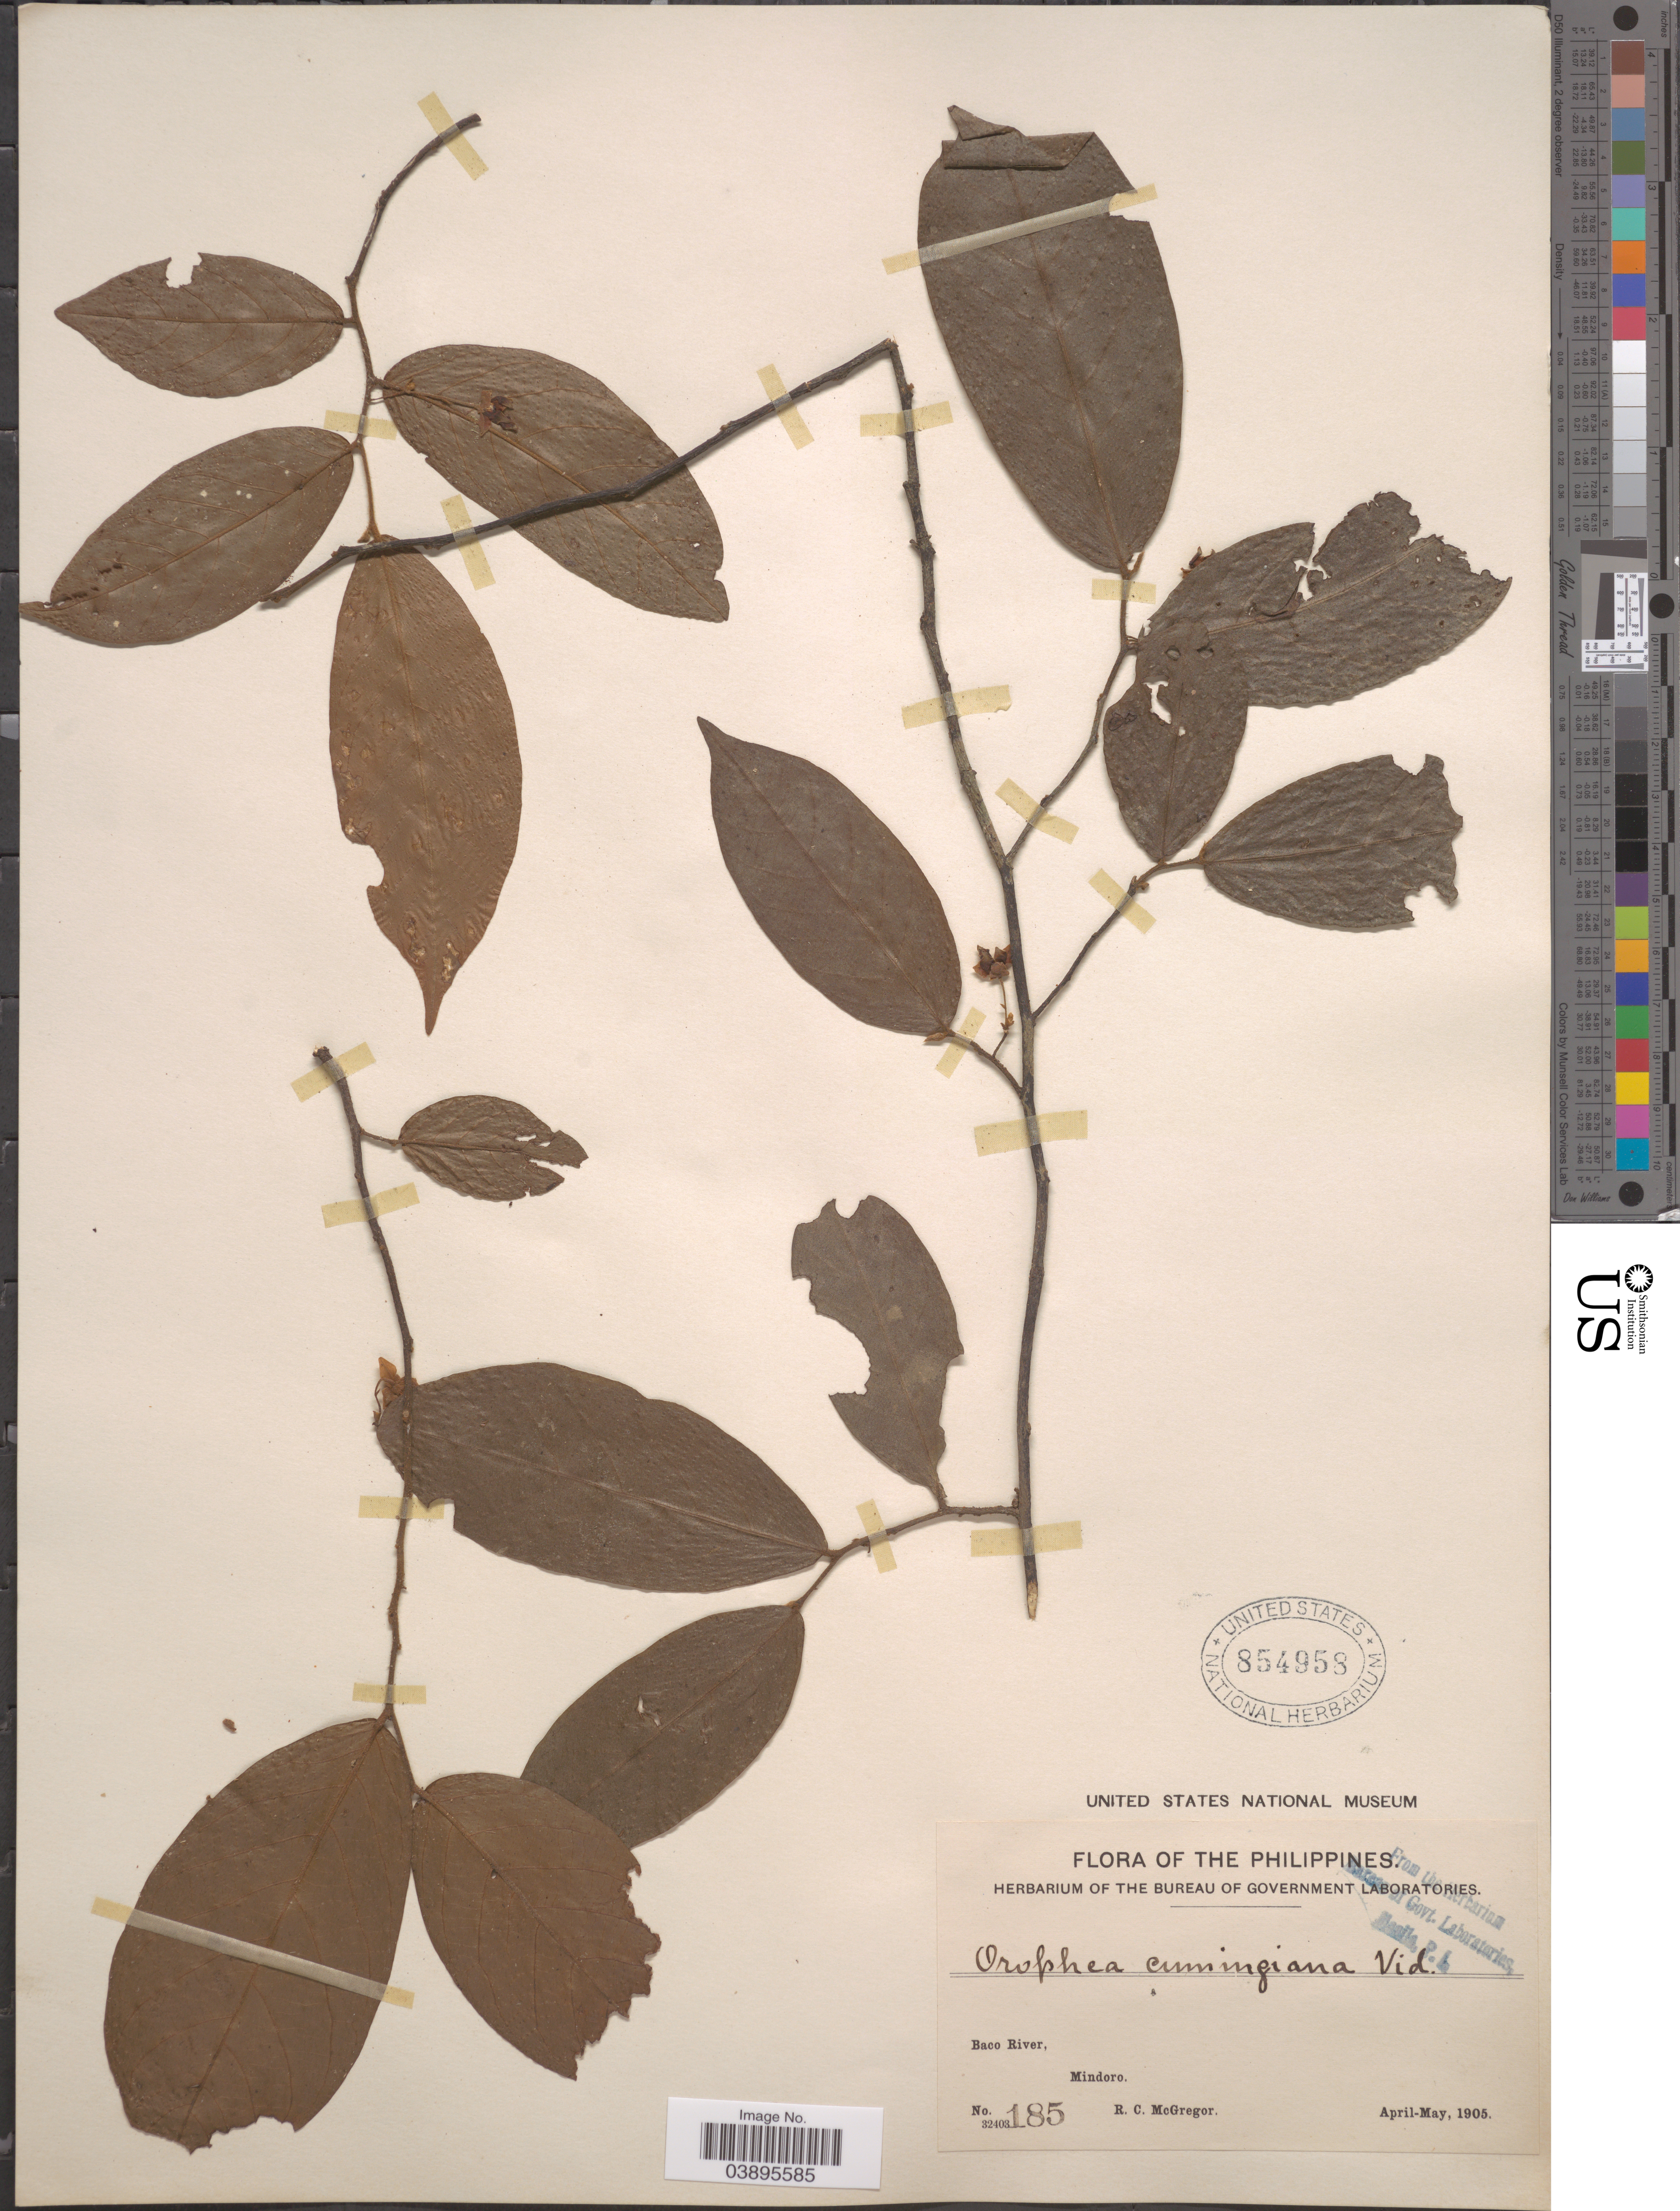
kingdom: Plantae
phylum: Tracheophyta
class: Magnoliopsida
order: Magnoliales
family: Annonaceae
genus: Orophea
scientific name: Orophea cumingiana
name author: S. Vidal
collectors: R. C. McGregor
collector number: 185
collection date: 1905-04/1905-05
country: Philippines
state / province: Mimaropa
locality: Baco River, Mindoro.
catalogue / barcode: US 854958